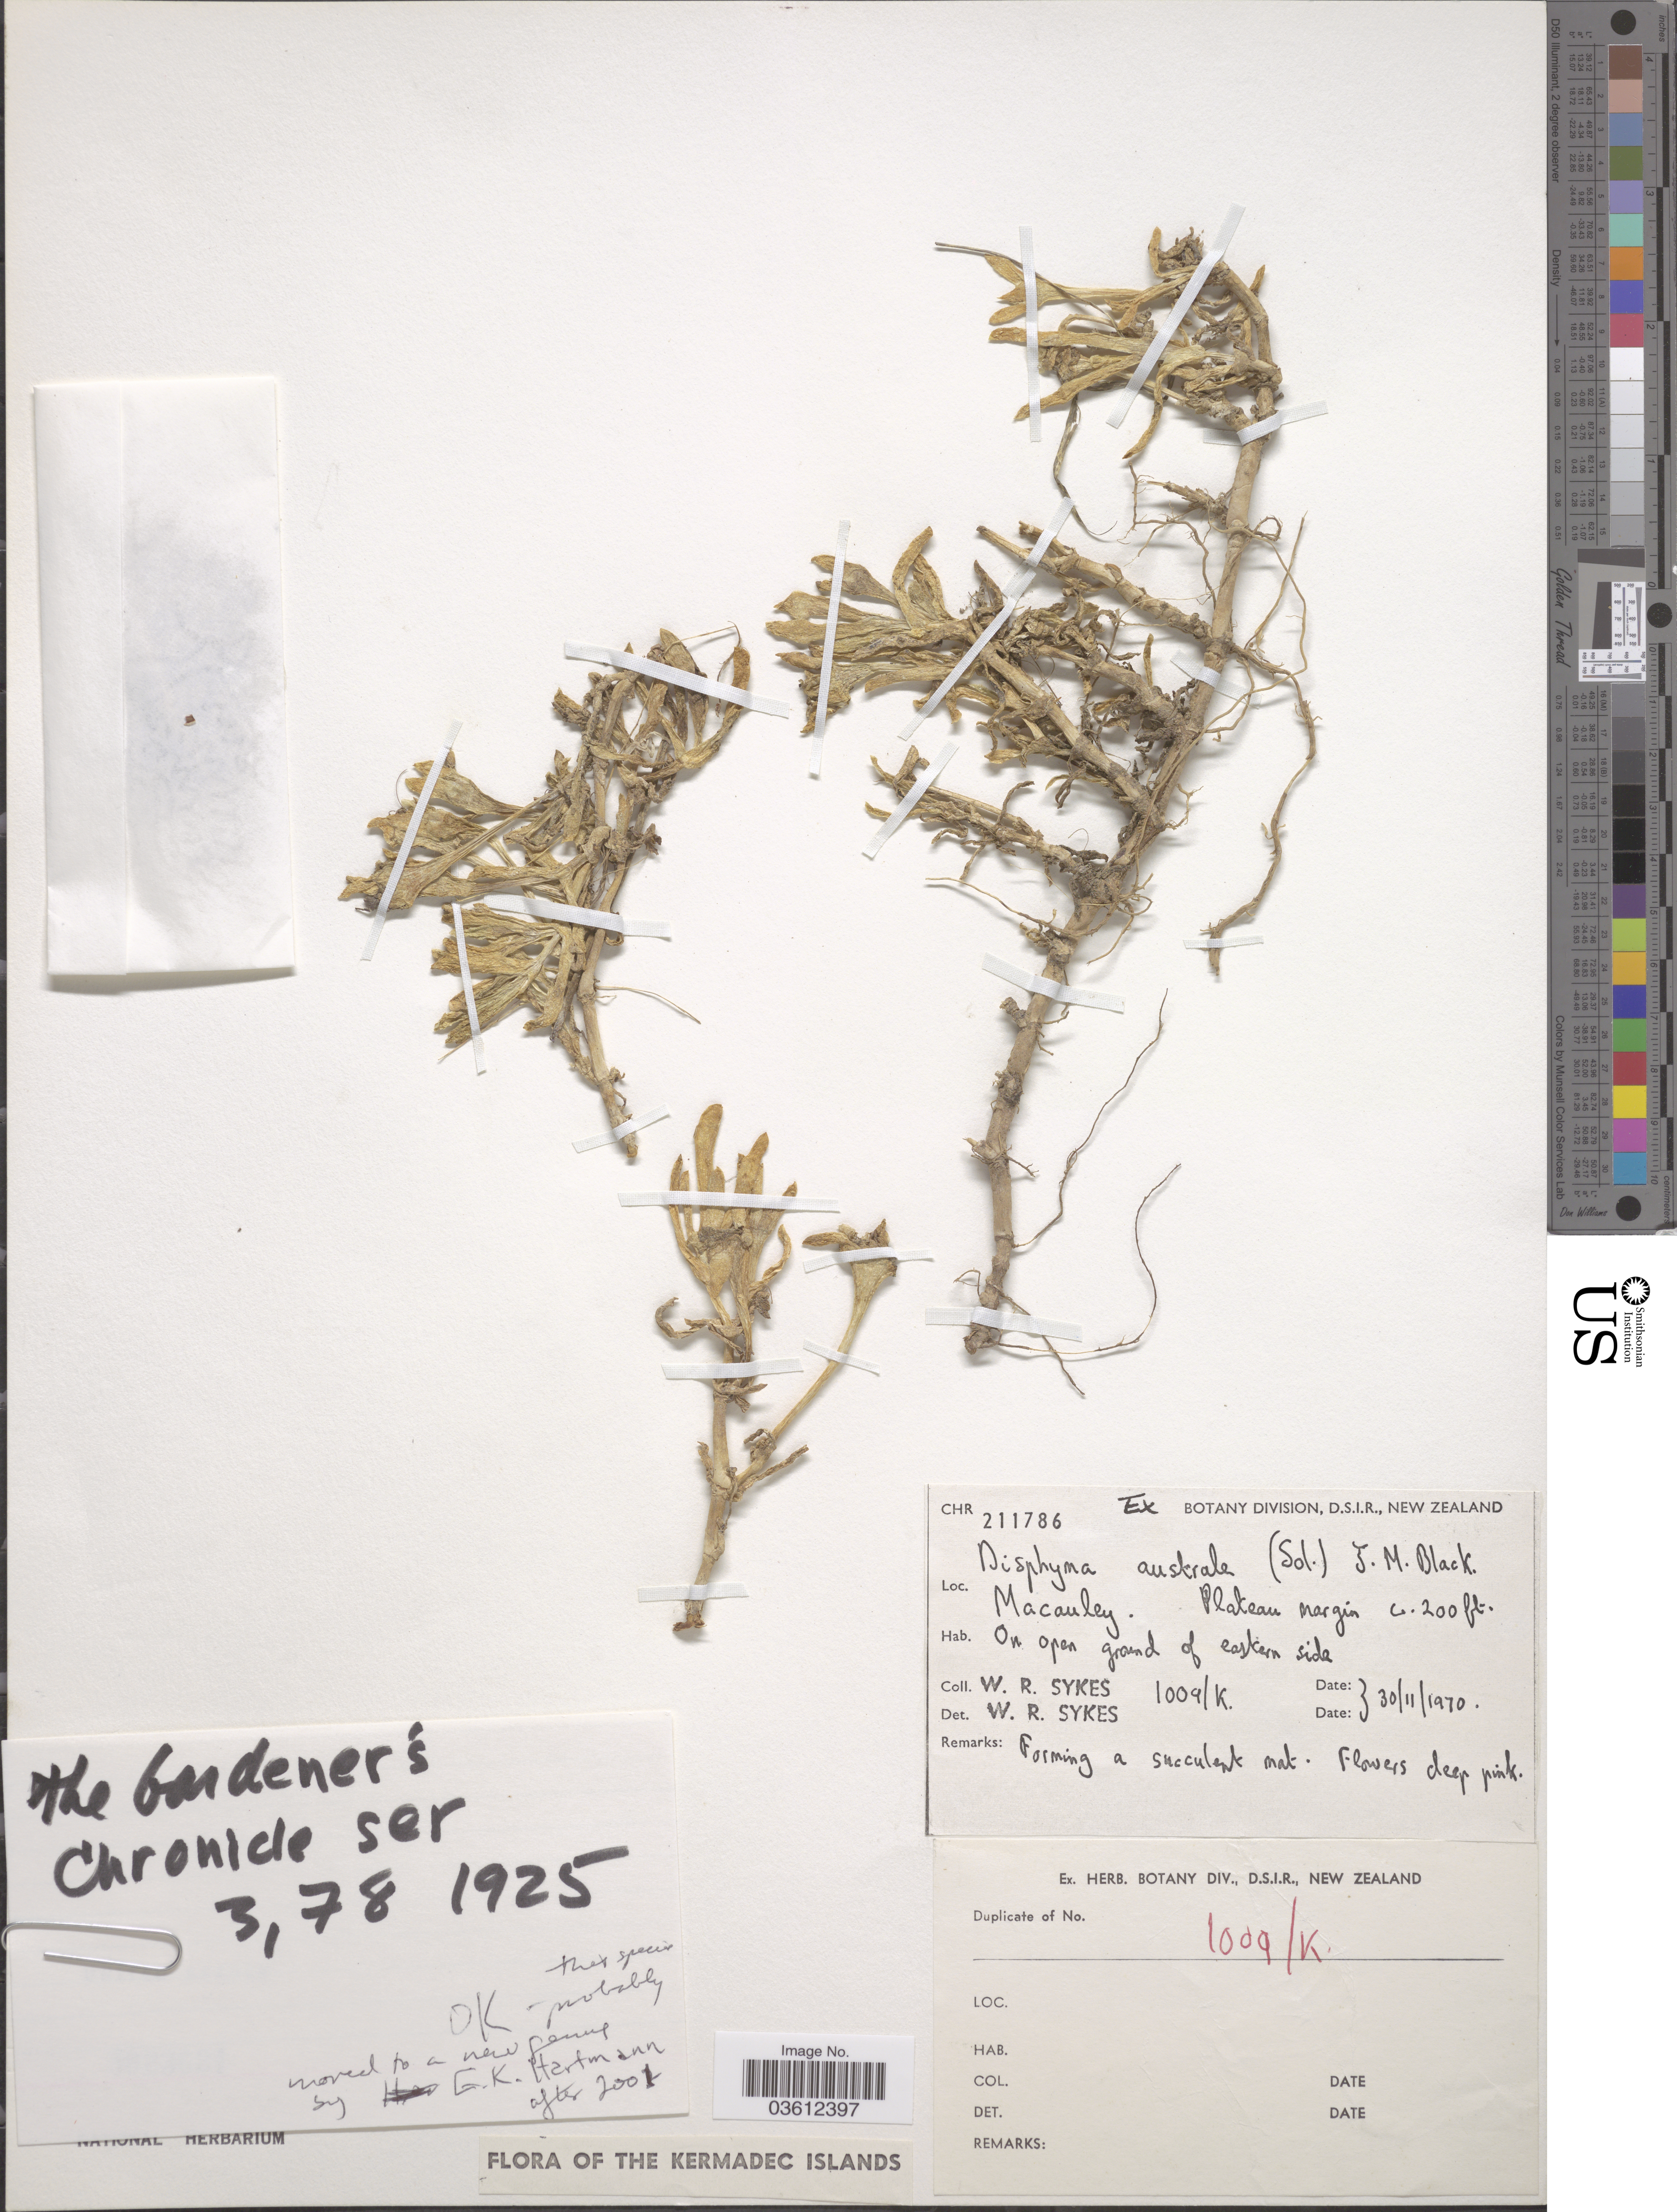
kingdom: Plantae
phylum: Tracheophyta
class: Magnoliopsida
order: Caryophyllales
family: Aizoaceae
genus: Disphyma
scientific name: Disphyma australe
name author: J.M. Black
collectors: W. R. Sykes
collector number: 1009/K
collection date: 1970-11-30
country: New Zealand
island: Macauley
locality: Macauley. Plateau margin. Kermadec Islands.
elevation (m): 61